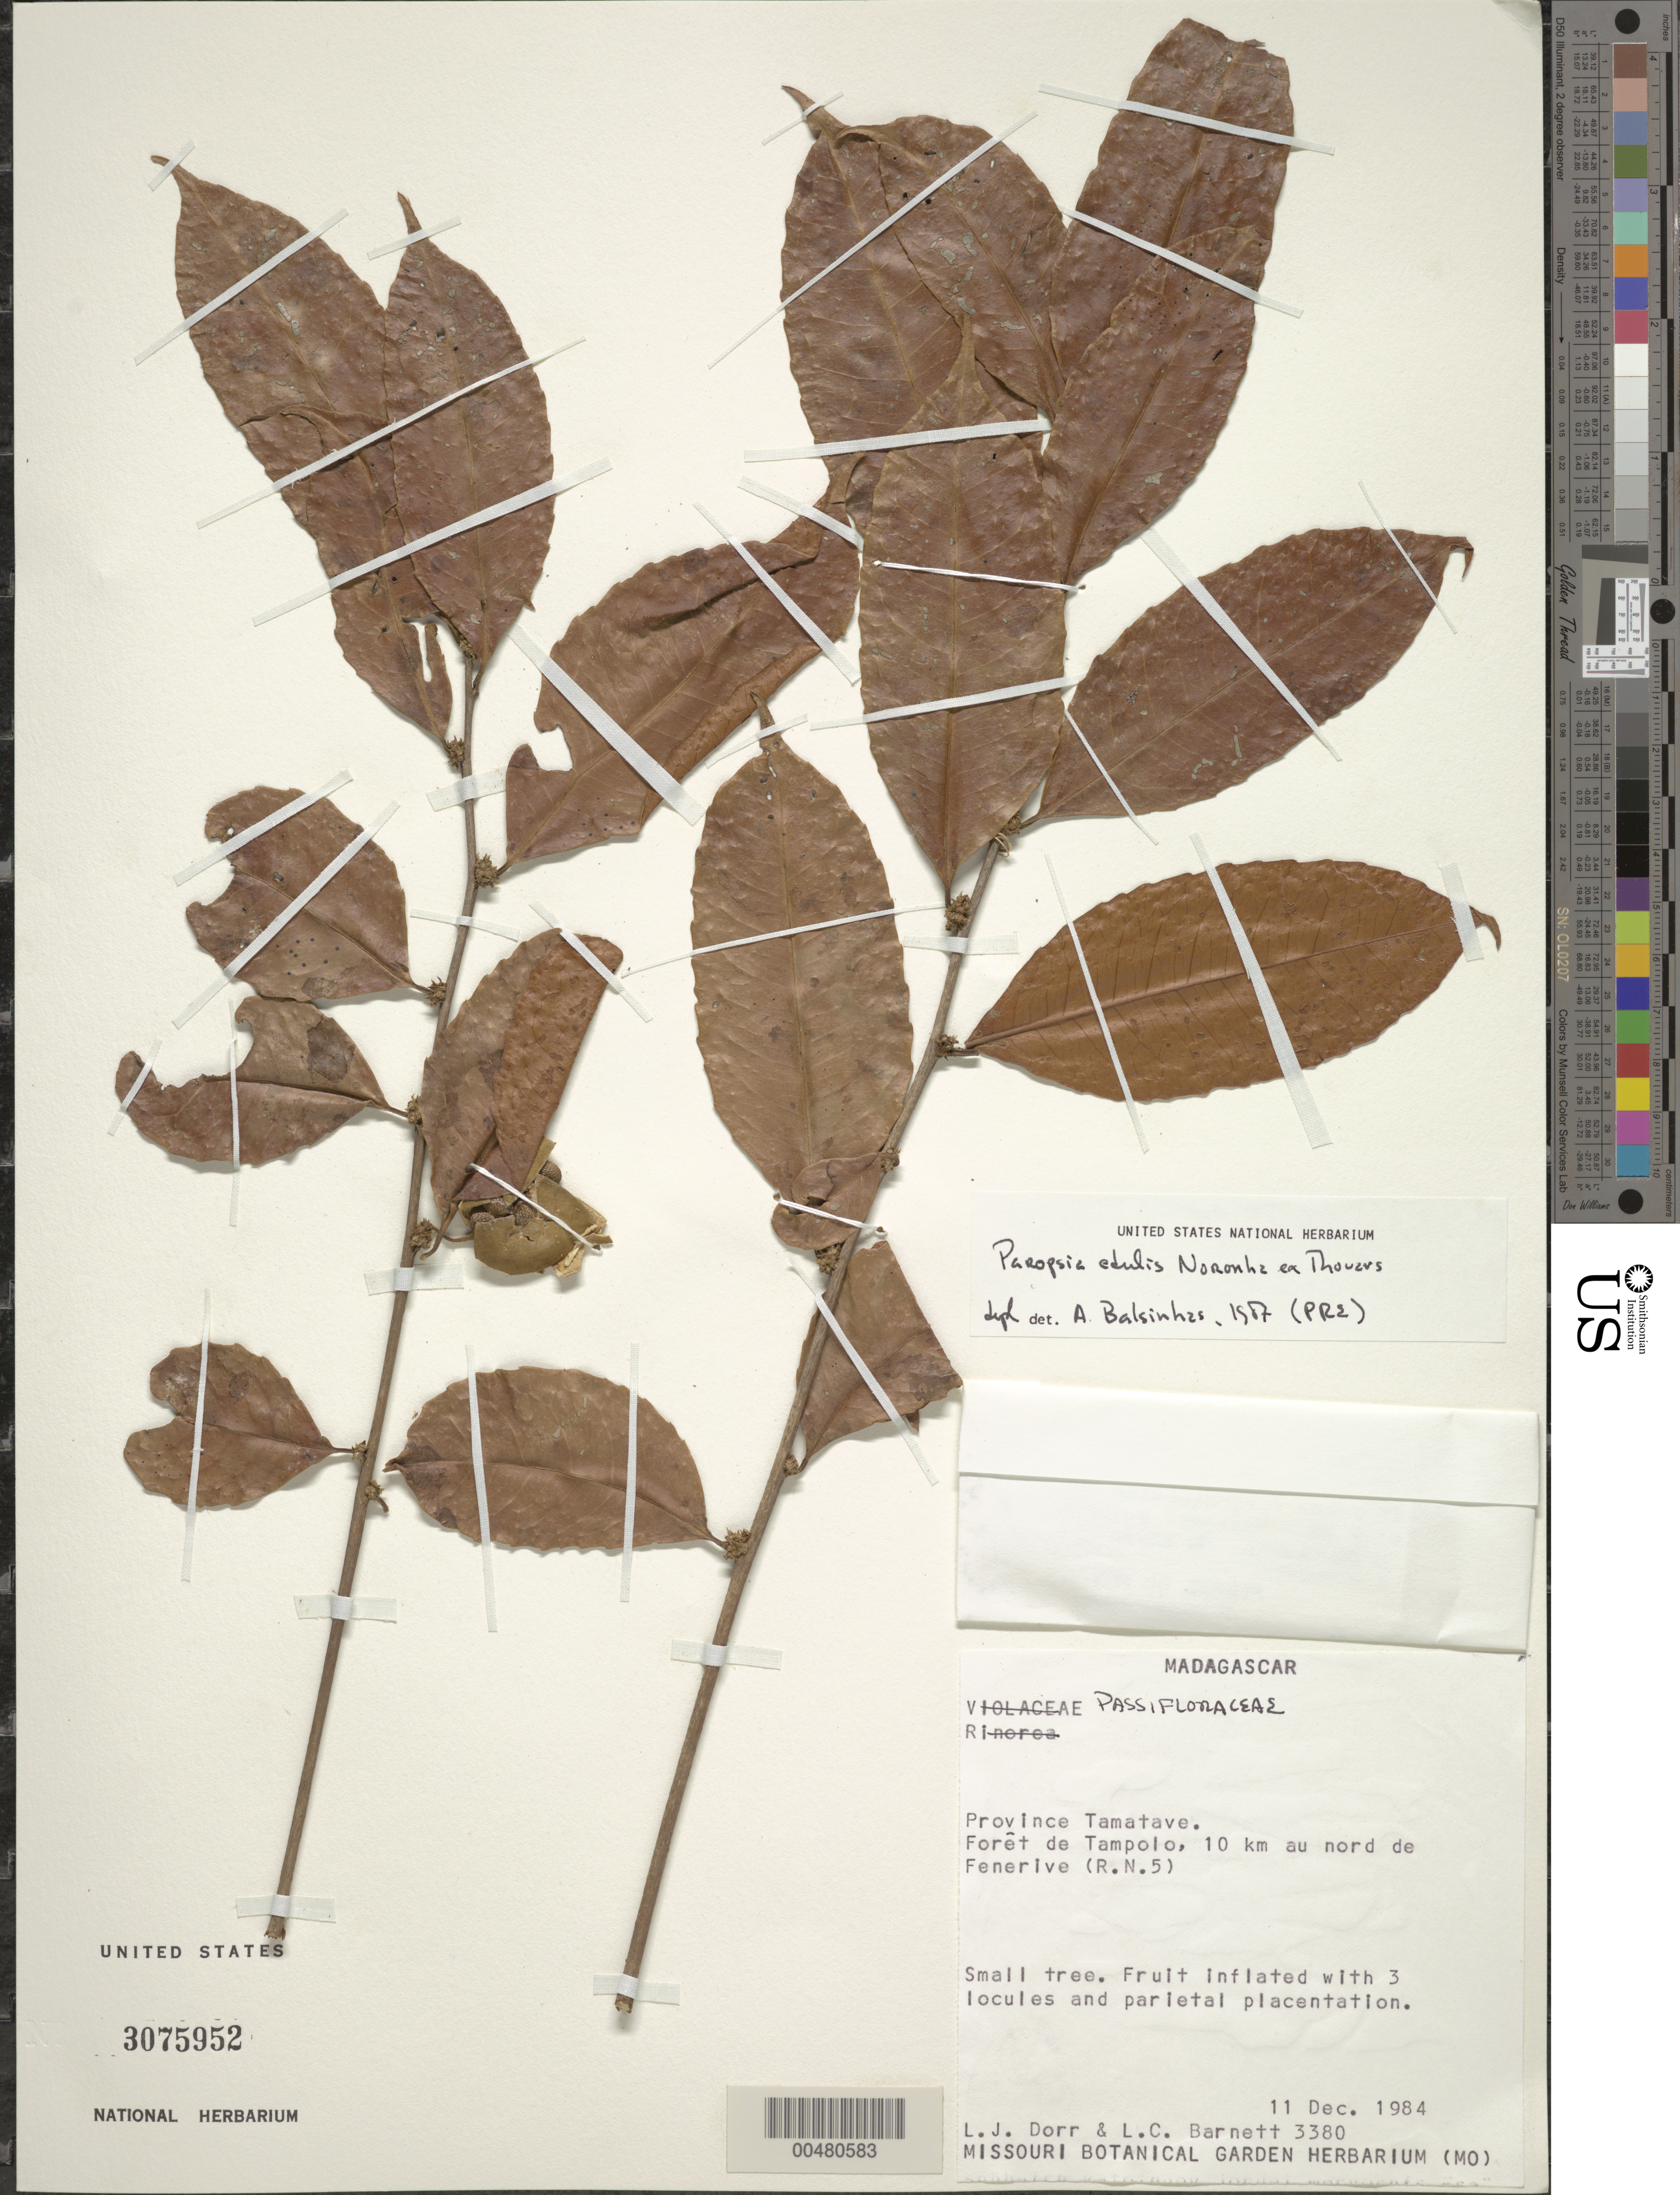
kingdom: Plantae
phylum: Tracheophyta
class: Magnoliopsida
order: Malpighiales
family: Passifloraceae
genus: Paropsia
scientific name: Paropsia edulis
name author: Noronha ex Thouars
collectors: L. J. Dorr & L. C. Barnett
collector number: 3380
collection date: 1984-12-11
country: Madagascar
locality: Province Tamatave. Forêt de Tampolo, 10 km au nord de Fenerive (R.N.5)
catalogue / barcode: US 3075952